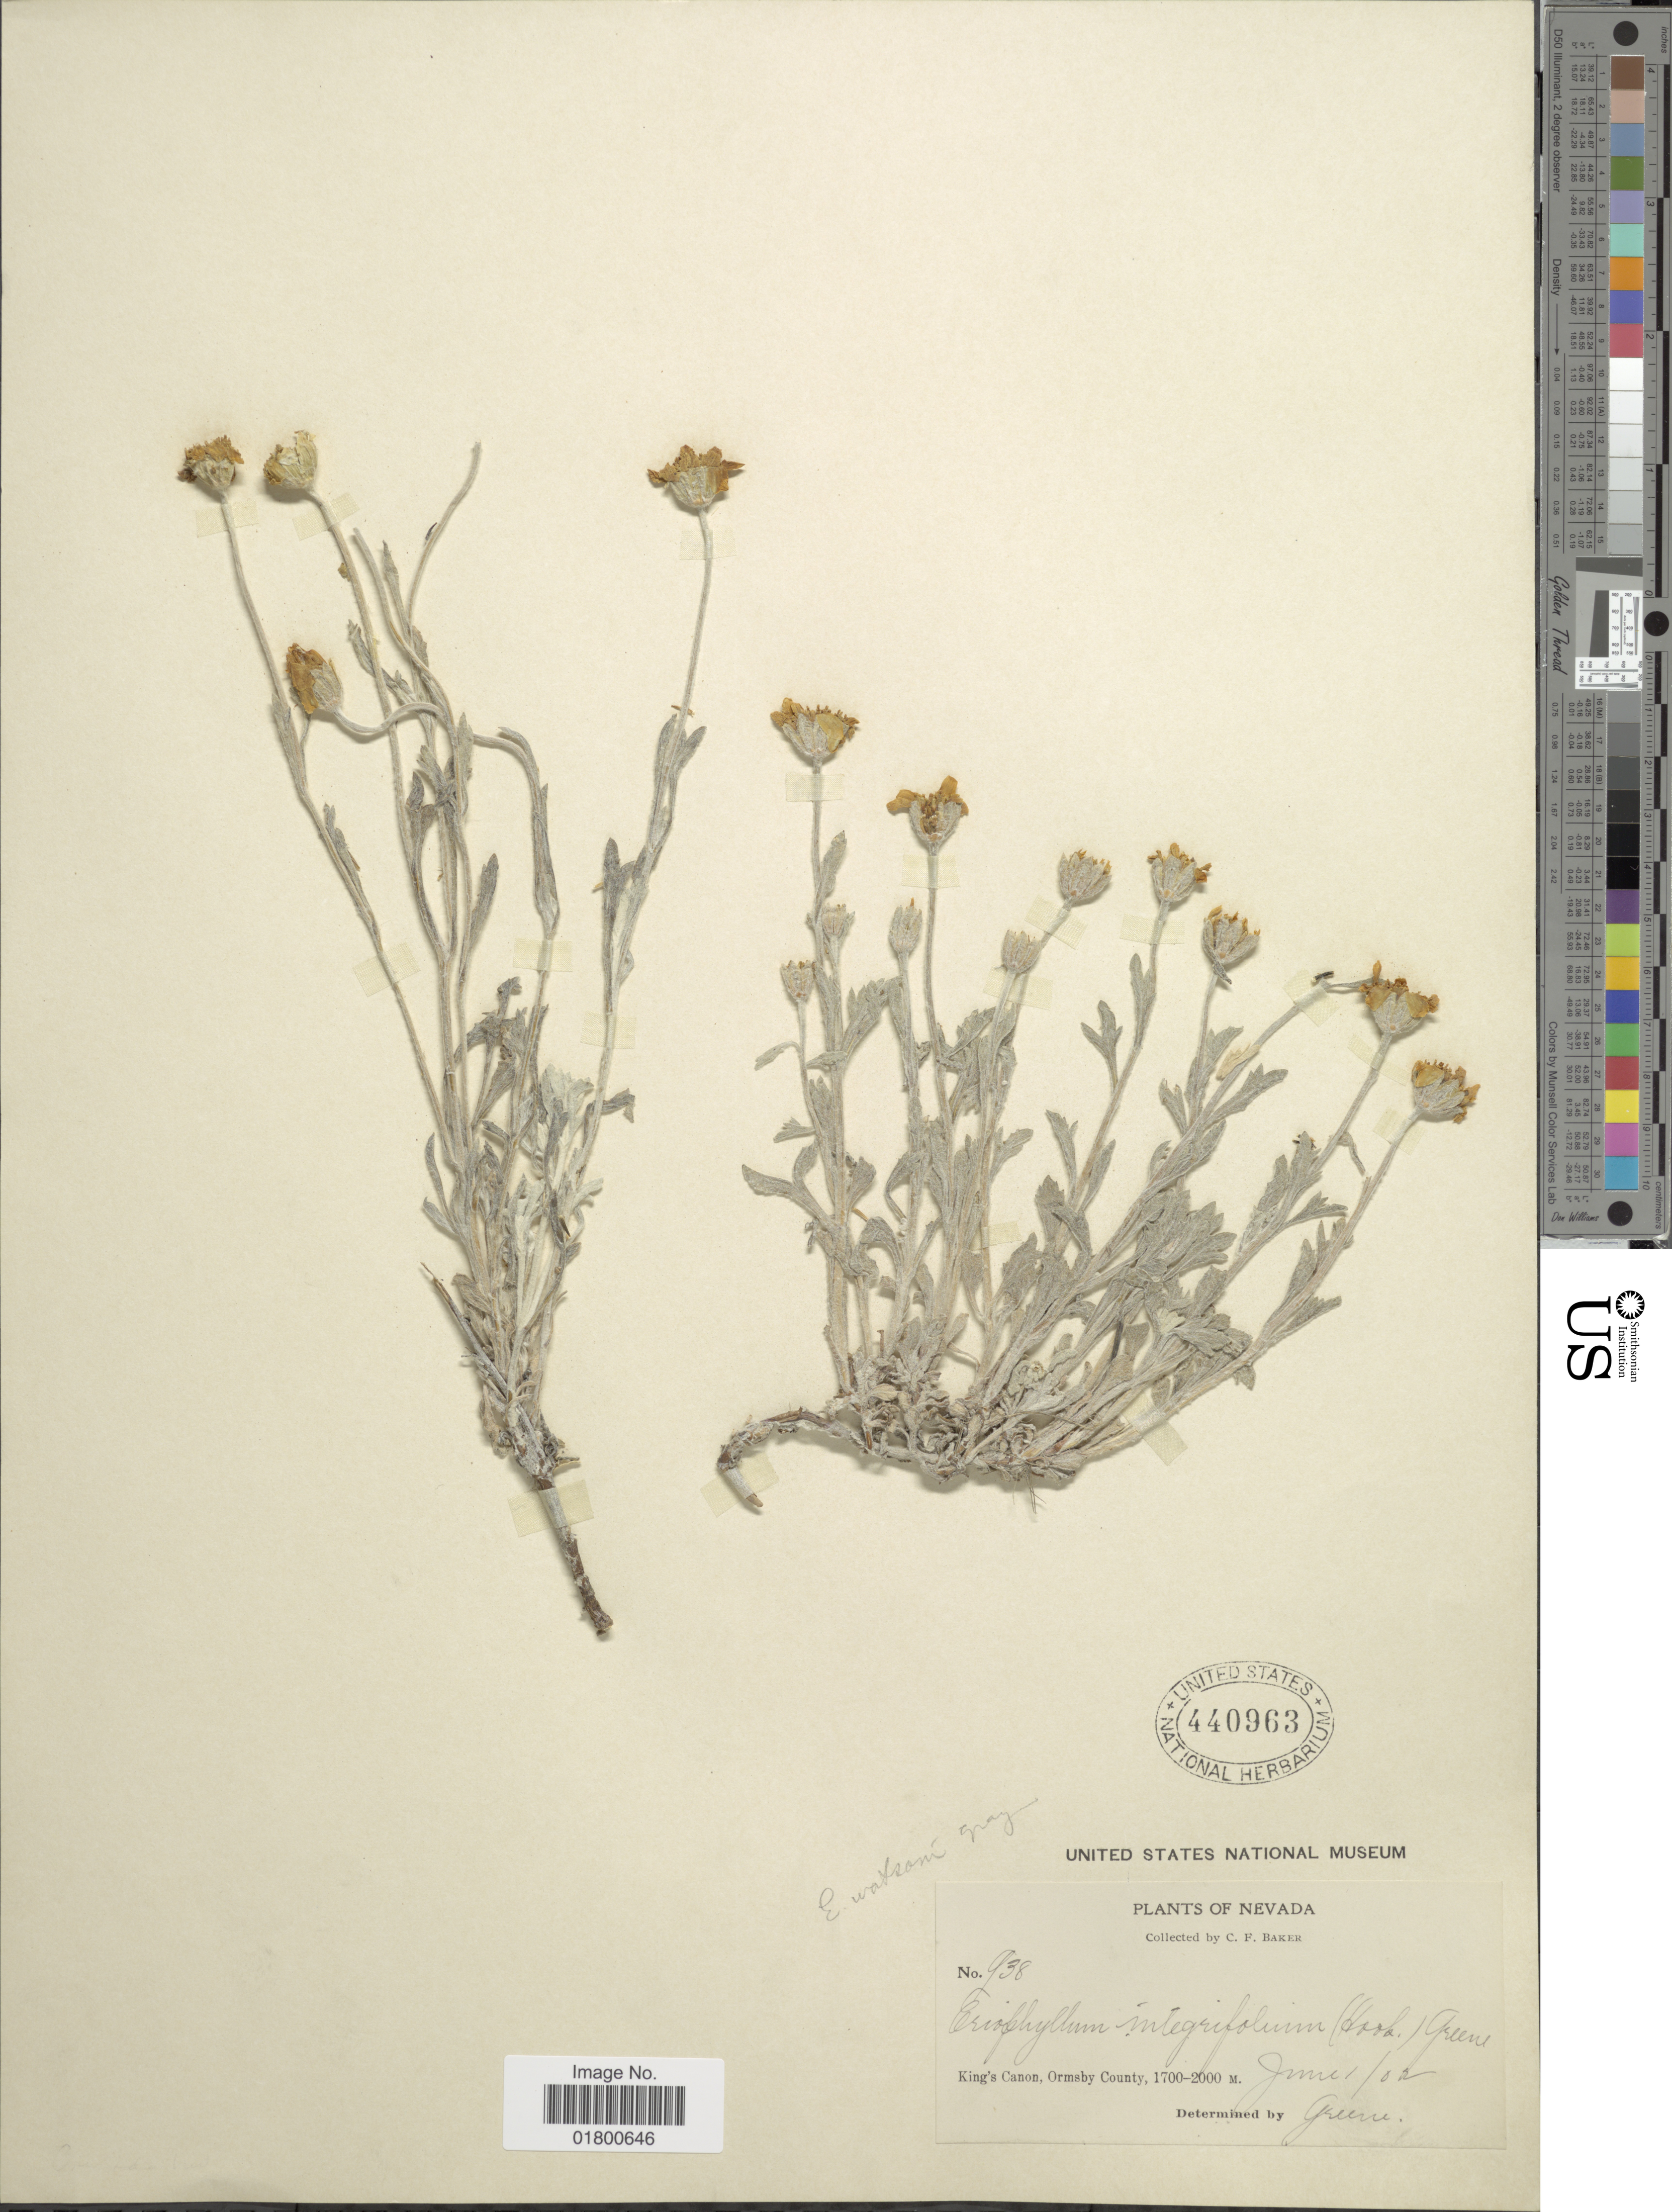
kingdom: Plantae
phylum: Tracheophyta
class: Magnoliopsida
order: Asterales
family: Asteraceae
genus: Eriophyllum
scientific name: Eriophyllum watsonii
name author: A. Gray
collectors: C. F. Baker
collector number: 938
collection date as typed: Transcribed d/m/y: 1/6/2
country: United States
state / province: Nevada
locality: King's Canon, Ormsby County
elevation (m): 1700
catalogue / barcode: US 440963